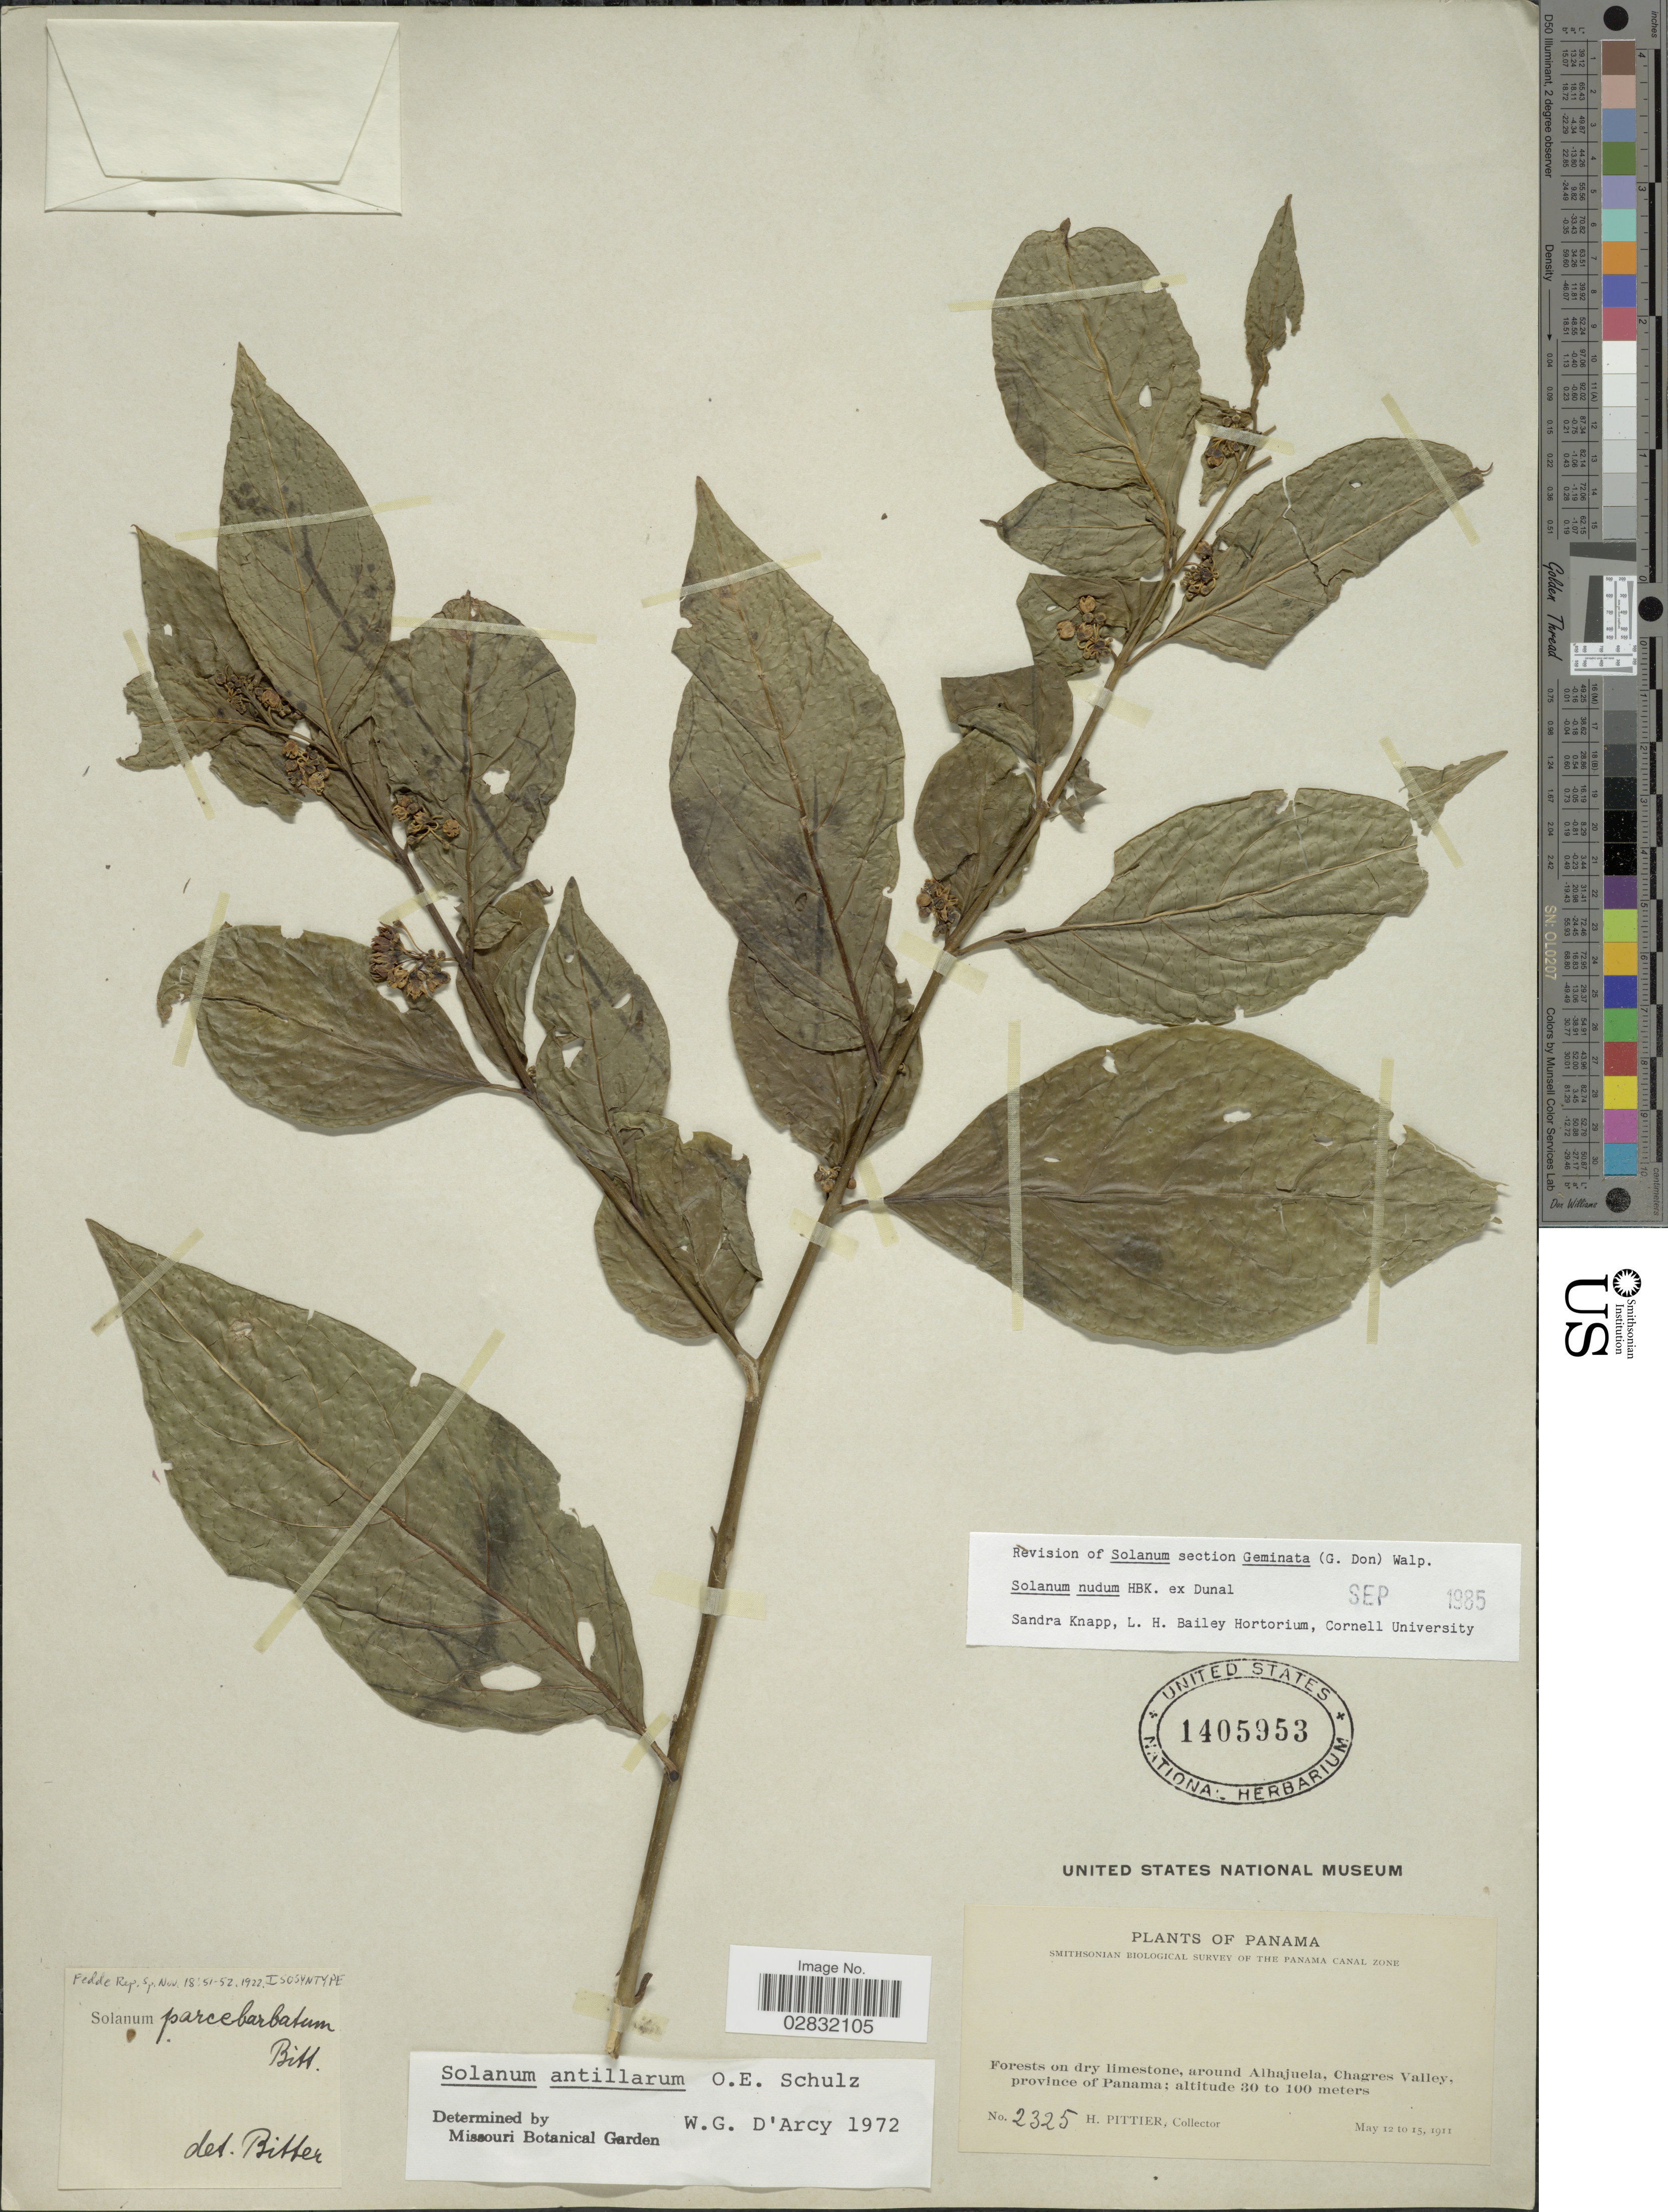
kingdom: Plantae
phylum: Tracheophyta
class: Magnoliopsida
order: Solanales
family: Solanaceae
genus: Solanum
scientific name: Solanum nudum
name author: Humb. & Bonpl. ex Dunal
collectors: H. F. Pittier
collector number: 2325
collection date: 1911-05-12/1911-05-15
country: Panama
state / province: Panamá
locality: Around Alhajuela, Chagres Valley, province of Panama.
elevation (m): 30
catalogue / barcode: US 1405953